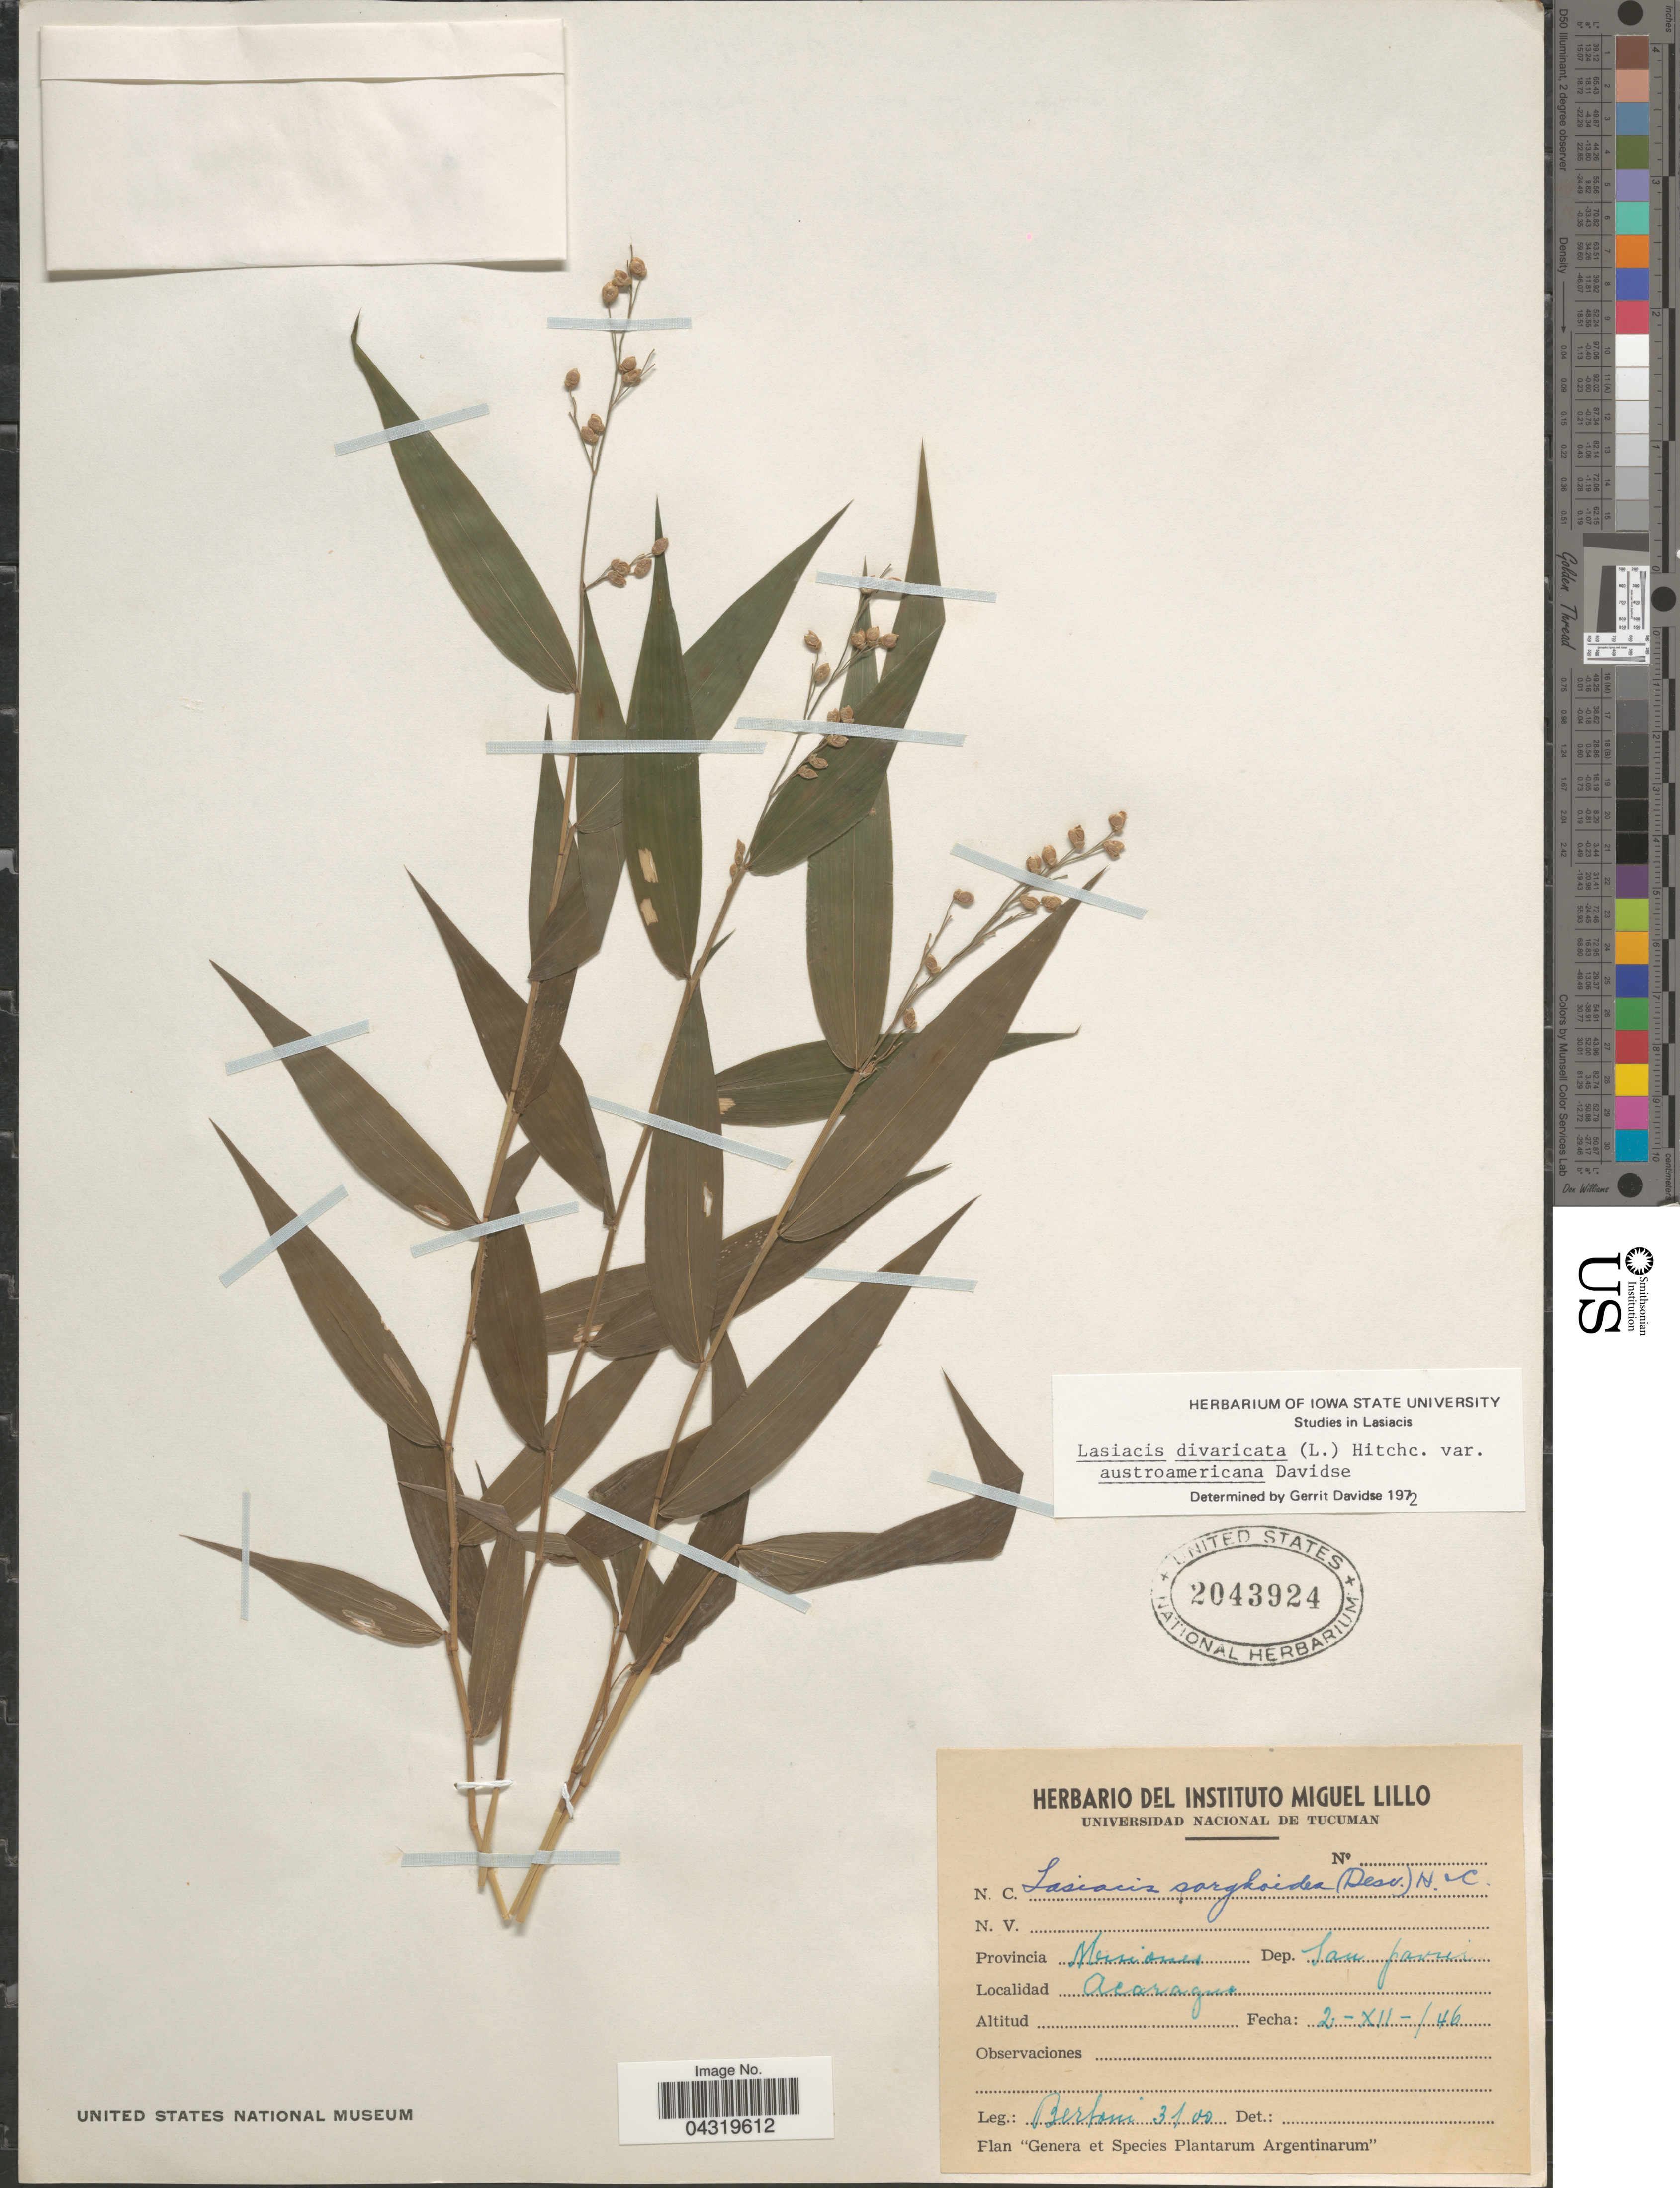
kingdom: Plantae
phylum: Tracheophyta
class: Liliopsida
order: Poales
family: Poaceae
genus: Lasiacis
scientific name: Lasiacis divaricata var. austroamericana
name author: Davidse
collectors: -- Bertoni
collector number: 3100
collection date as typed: Transcribed d/m/y: 2/12/46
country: Argentina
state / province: Misiones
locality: Dep. San Javier. Acaragua.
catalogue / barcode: US 2043024